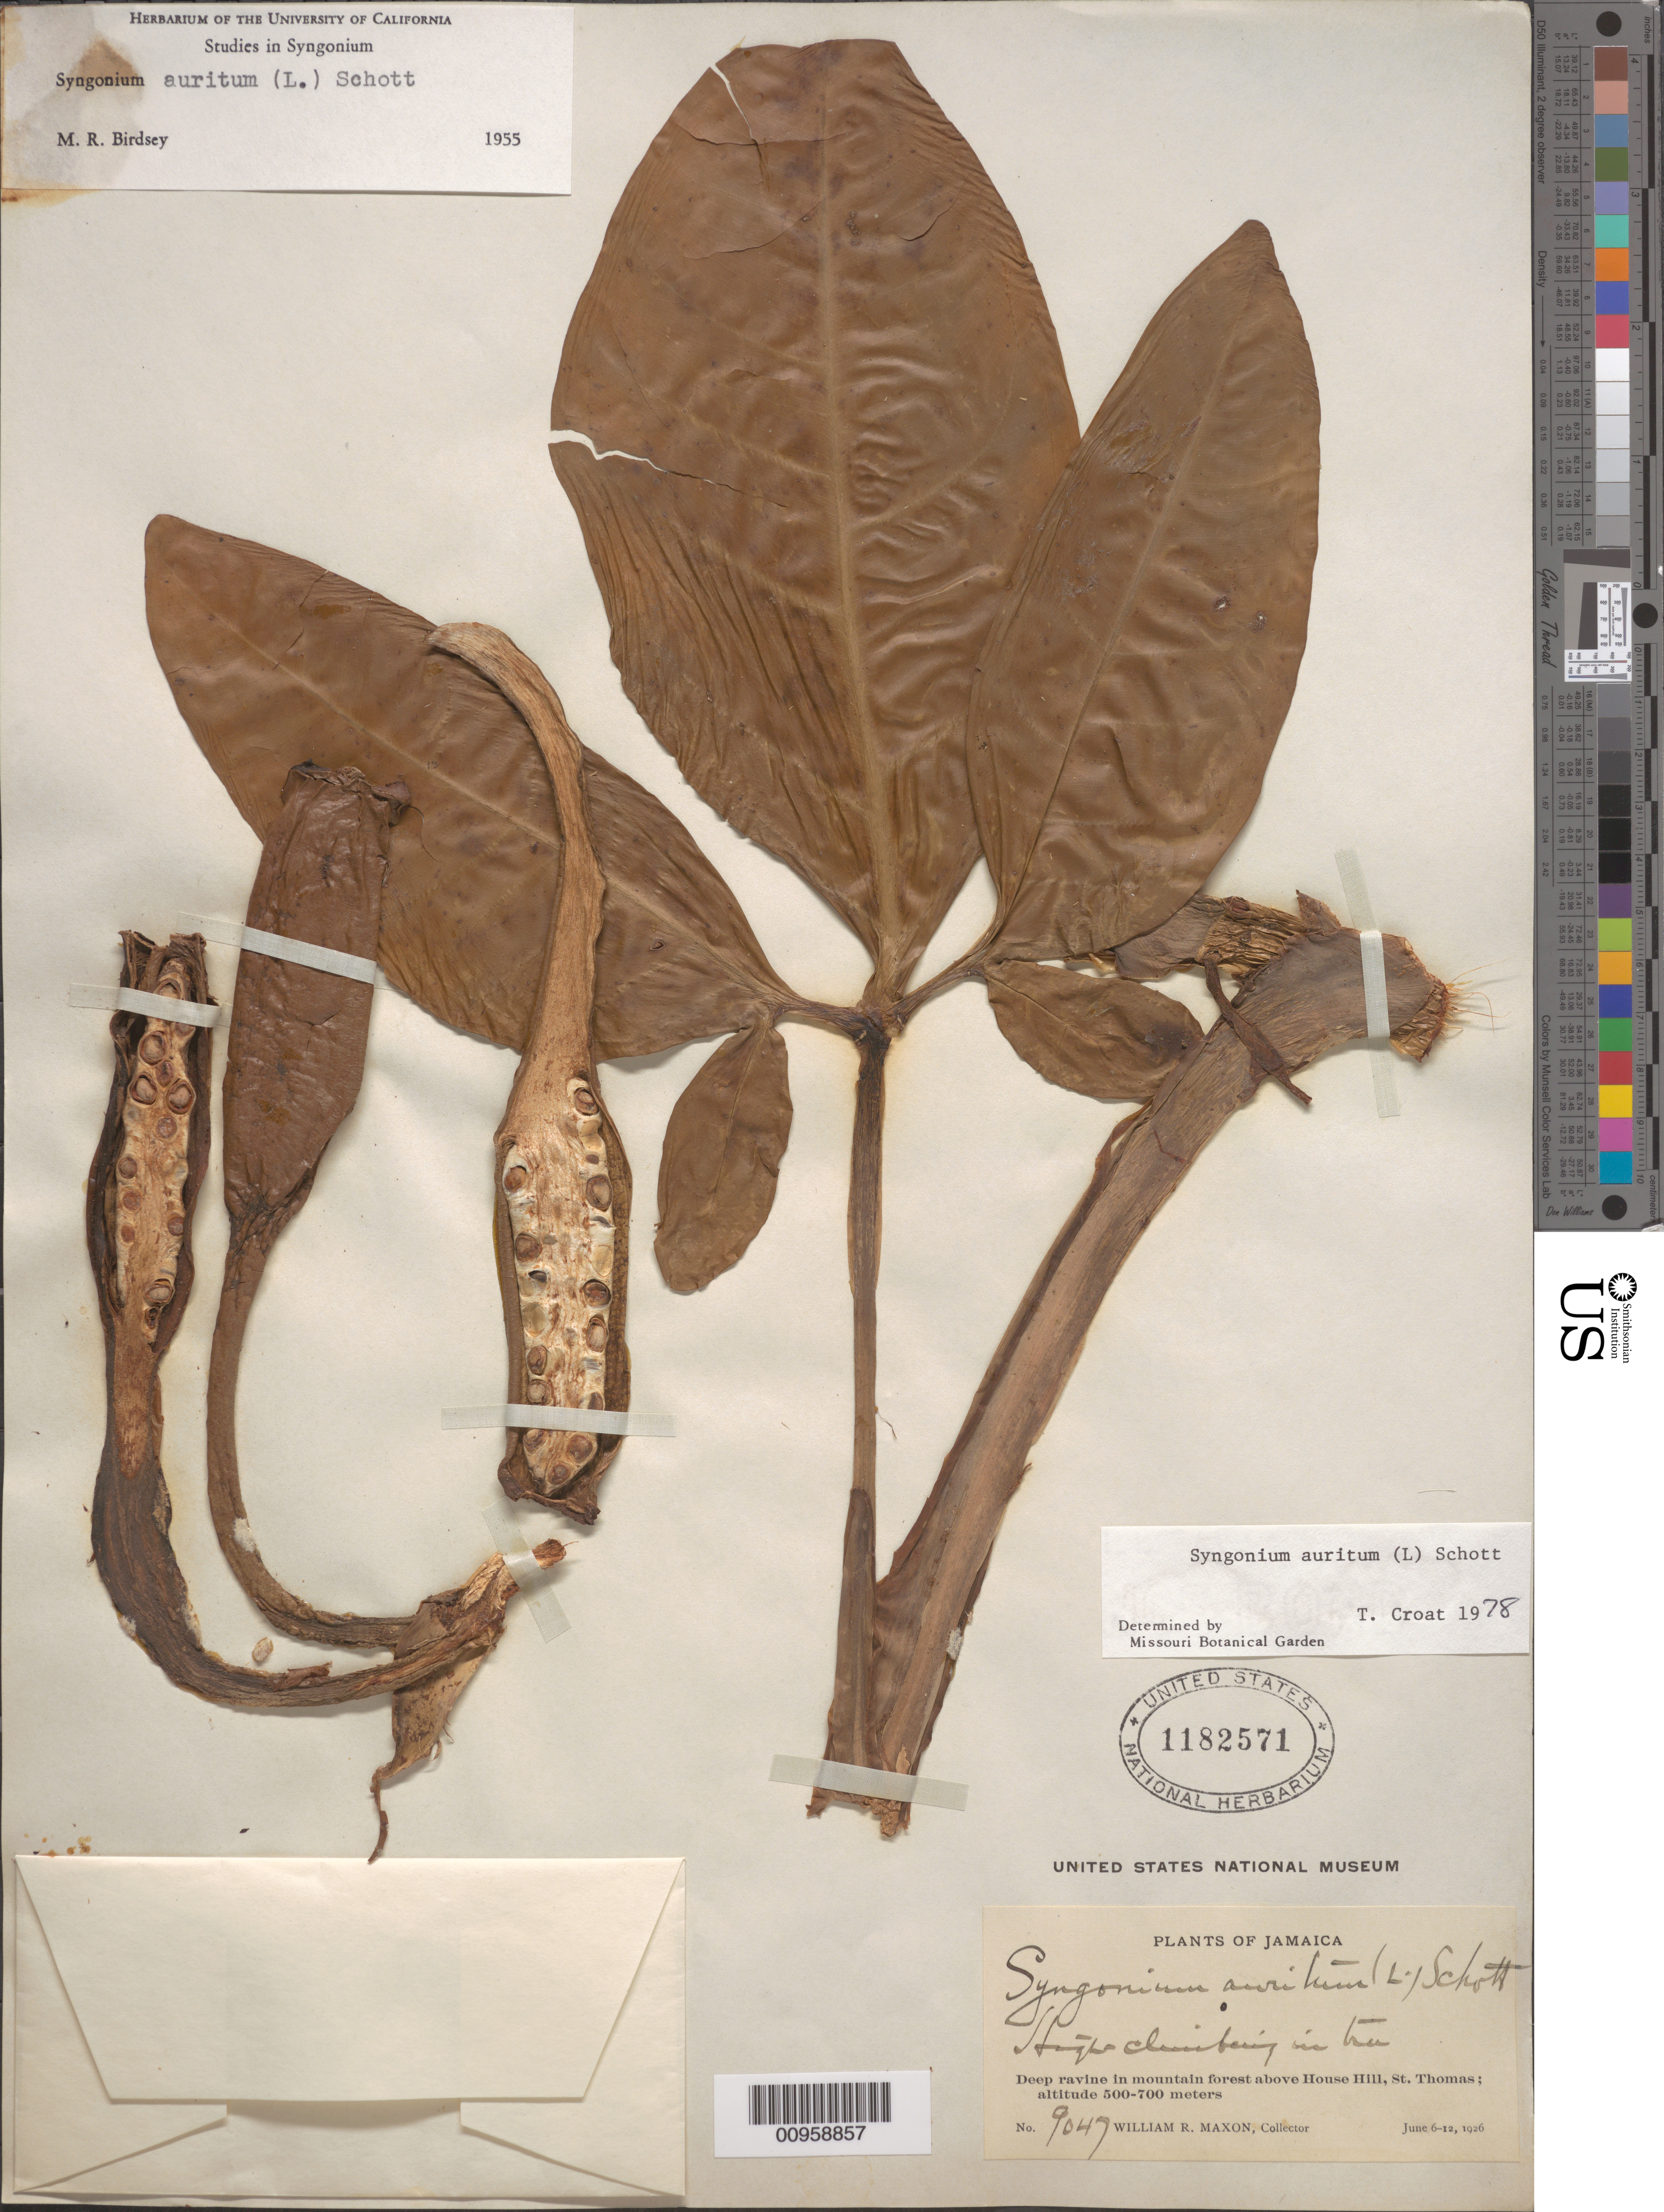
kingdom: Plantae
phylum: Tracheophyta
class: Liliopsida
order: Alismatales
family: Araceae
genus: Syngonium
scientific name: Syngonium auritum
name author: (L.) Schott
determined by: Croat, Thomas B., Missouri Botanical Garden (MO)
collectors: W. R. Maxon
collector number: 9047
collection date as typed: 06 Jun 1926 to 12 Jun 1926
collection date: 1926-06-06/1926-06-12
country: Jamaica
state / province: Saint Thomas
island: Jamaica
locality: Forest above House Hill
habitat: Climbing on tree in deep ravine in mountain forest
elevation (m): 500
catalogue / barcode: US 1182571